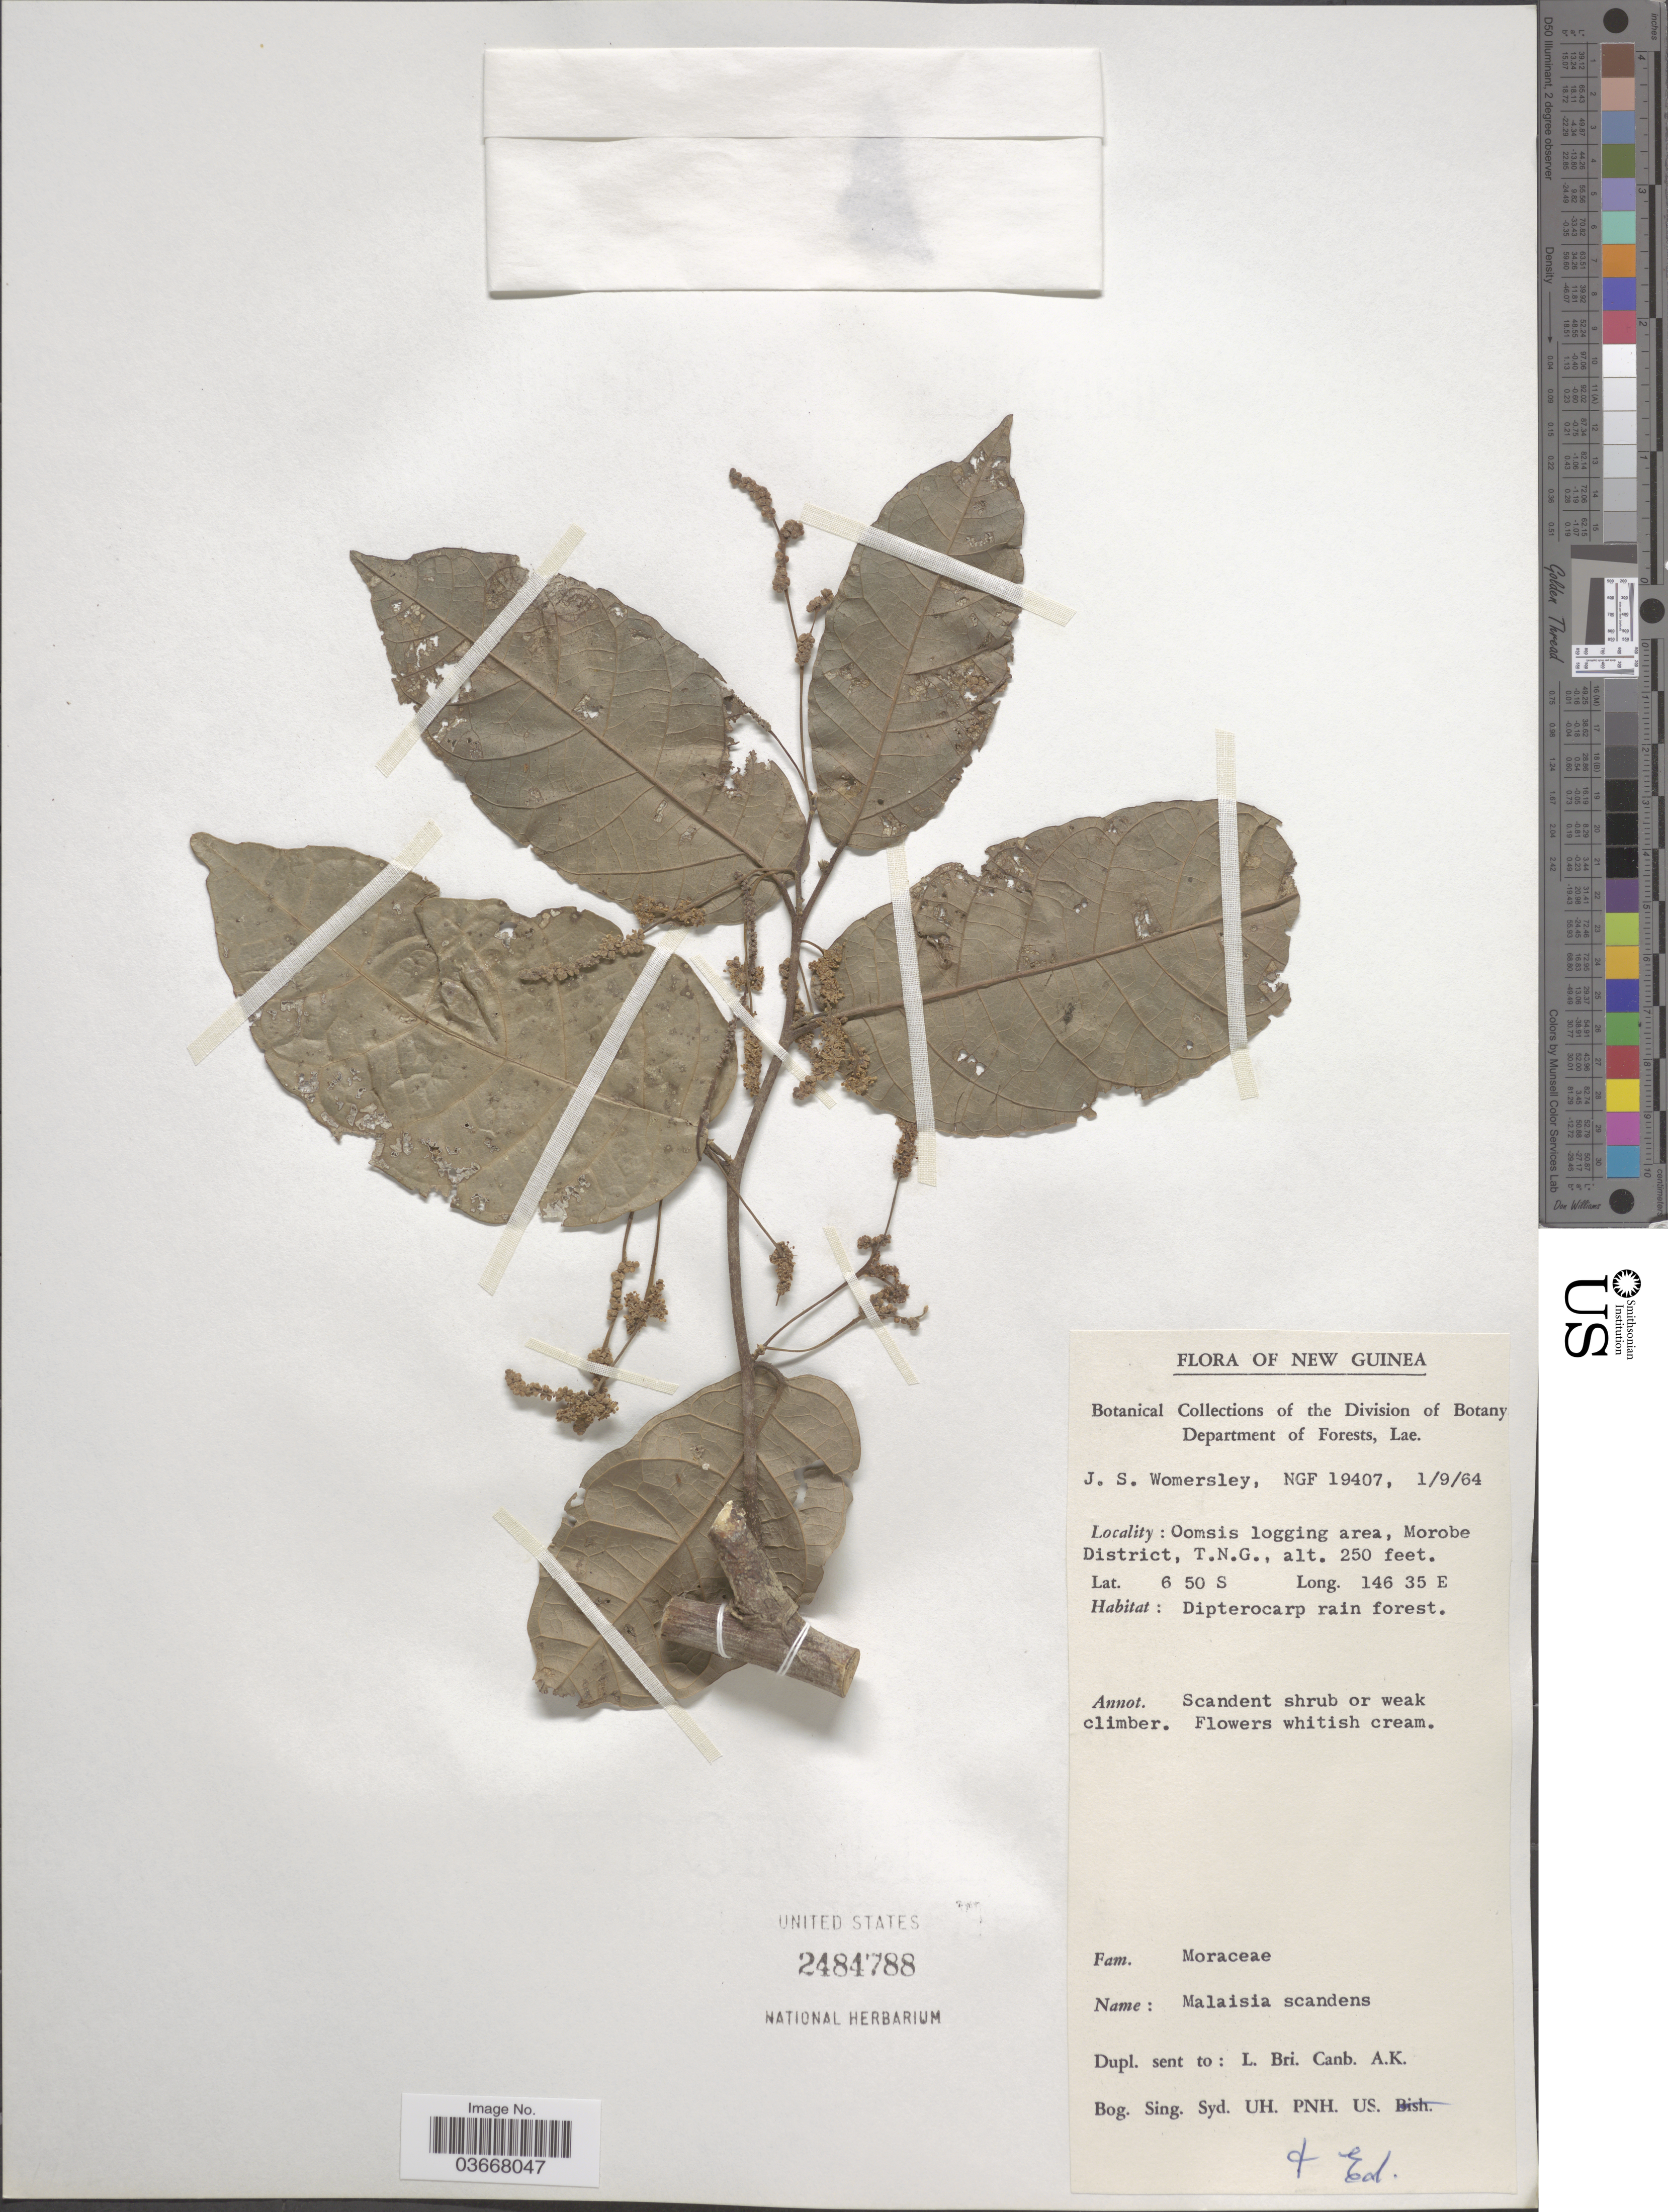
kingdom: Plantae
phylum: Tracheophyta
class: Magnoliopsida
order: Rosales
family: Moraceae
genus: Malaisia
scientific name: Malaisia scandens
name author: (Lour.) Planch.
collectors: J. S. Womersley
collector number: NGF19407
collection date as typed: Transcribed d/m/y: 1/9/64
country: Papua New Guinea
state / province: Morobe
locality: New Guinea. Oomsis logging area, Mororbe District, T.N.G.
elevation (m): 76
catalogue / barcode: US 2484788